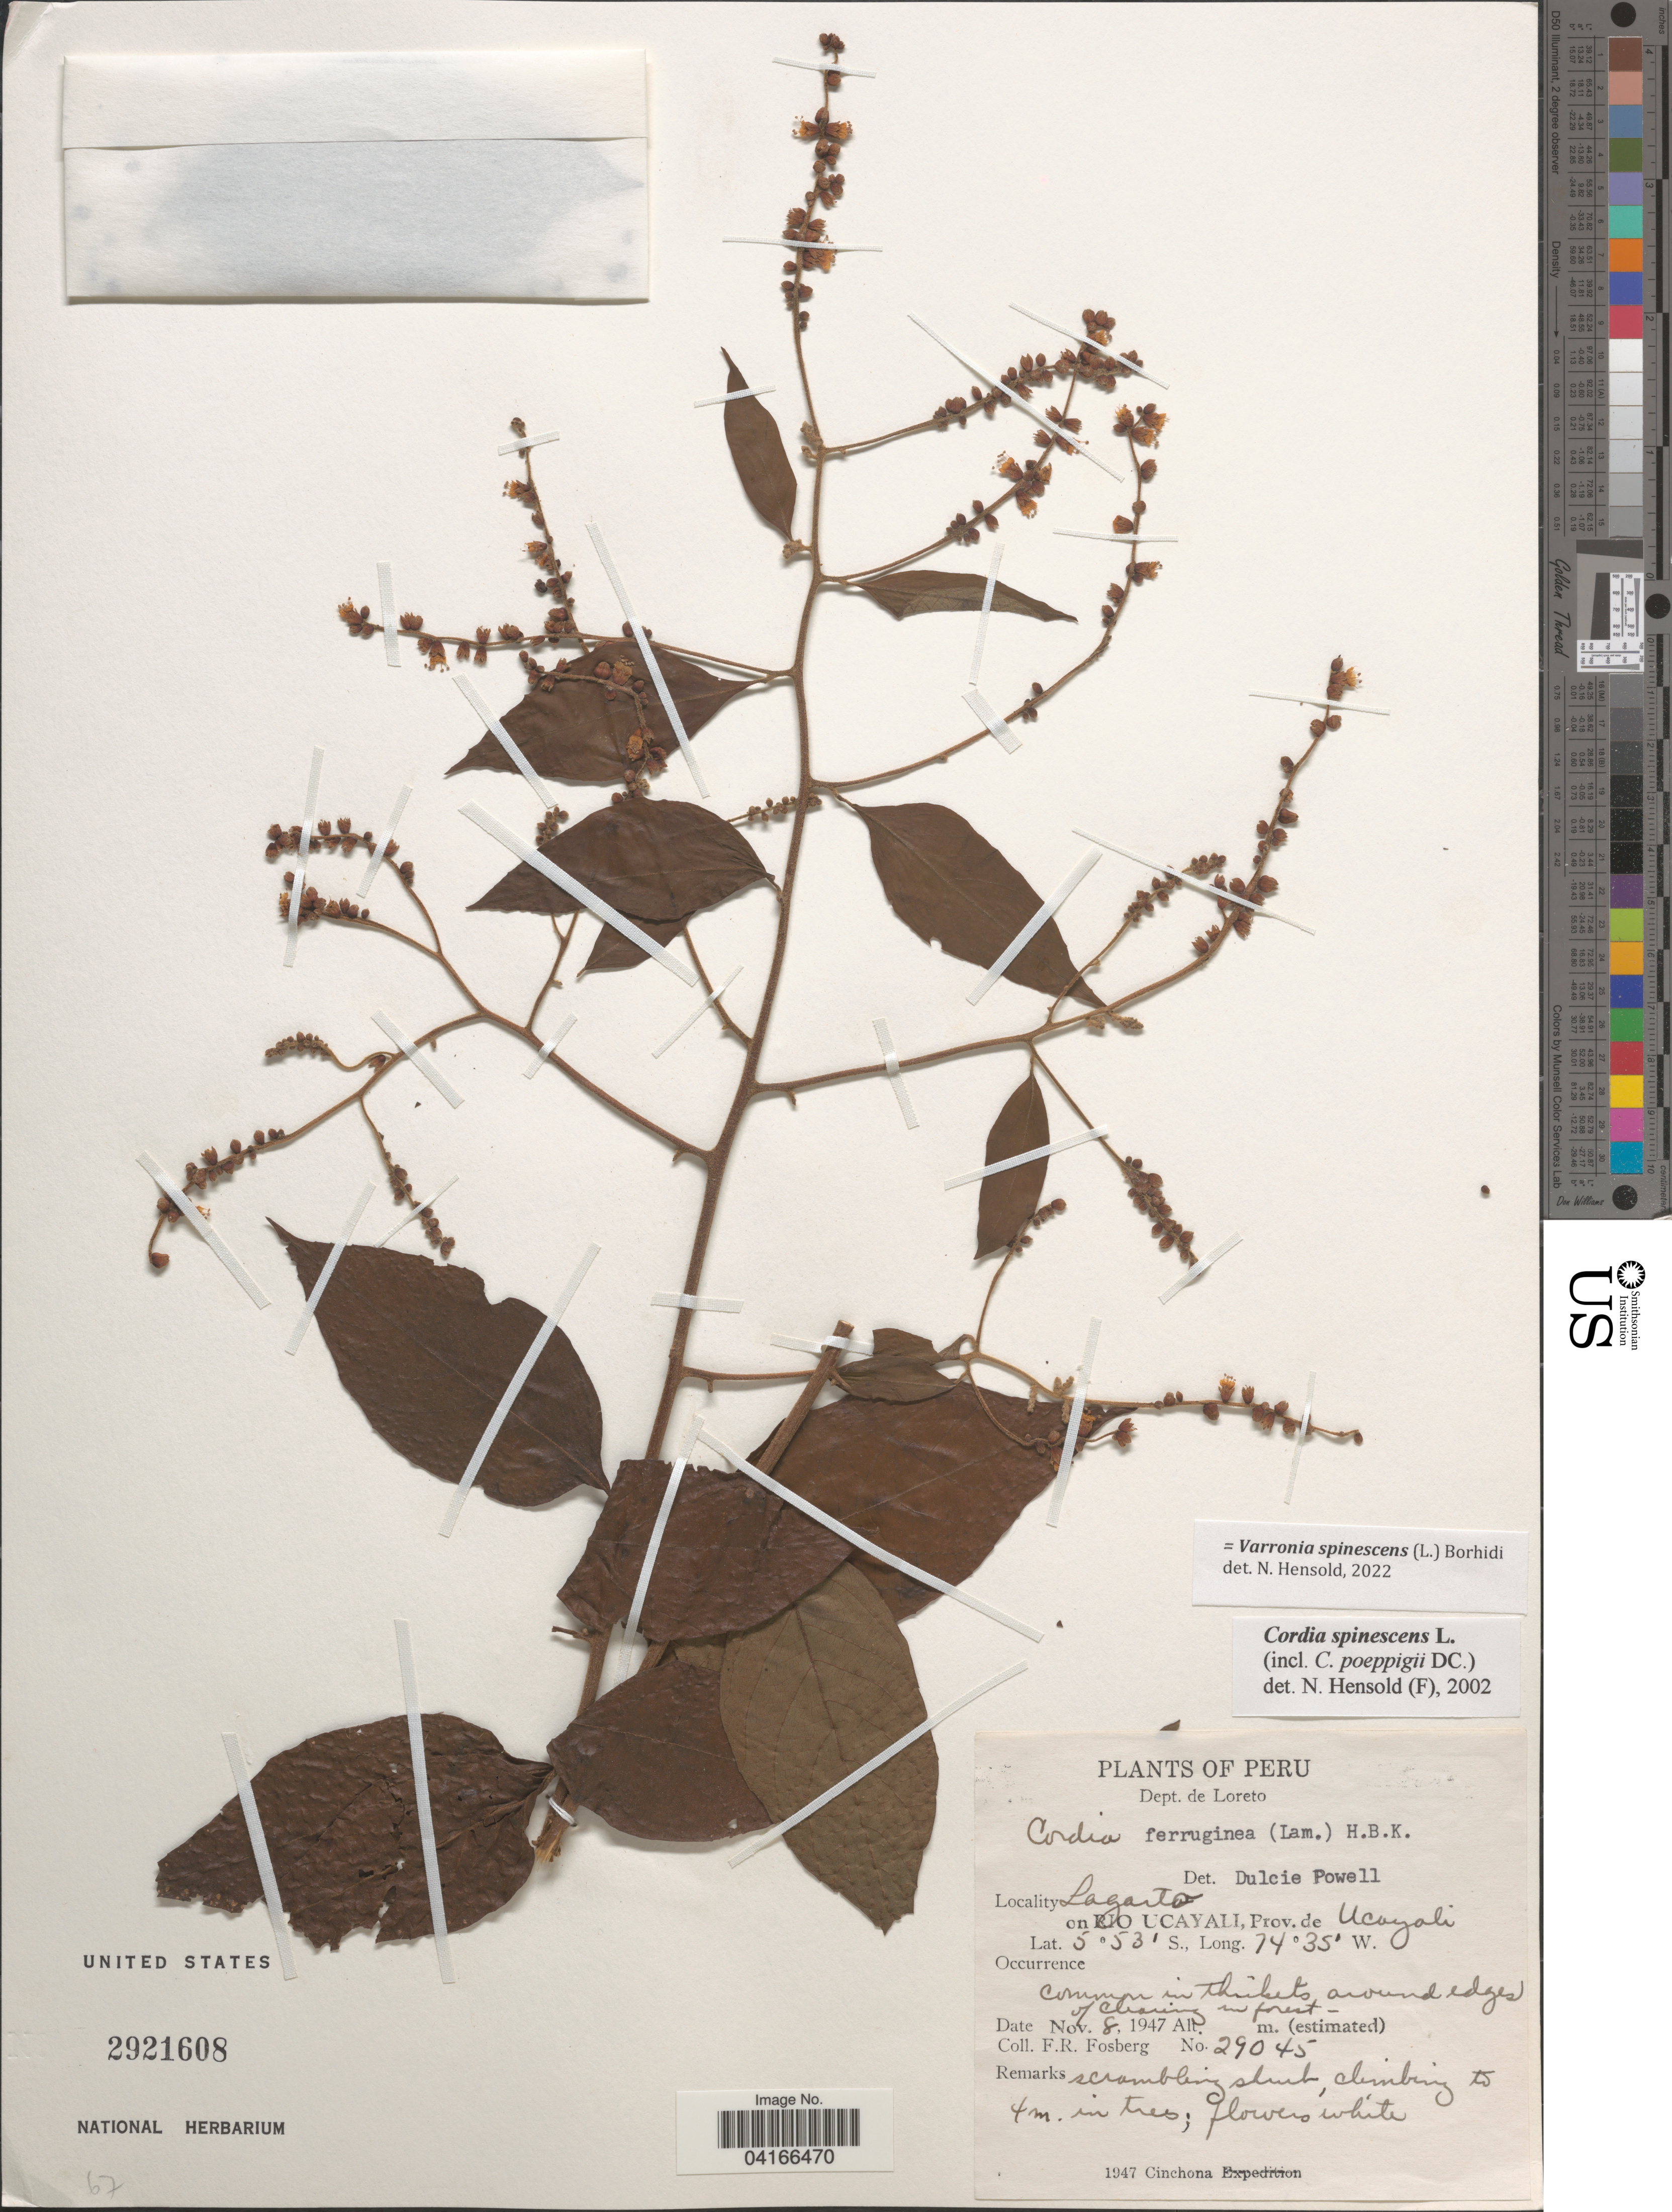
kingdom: Plantae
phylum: Tracheophyta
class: Magnoliopsida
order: Boraginales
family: Cordiaceae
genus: Varronia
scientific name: Varronia spinescens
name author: (L.) Borhidi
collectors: F. R. Fosberg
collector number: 29045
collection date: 1947-11-08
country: Peru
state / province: Loreto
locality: Dept. de Loreto. Lagarto. On Rio Ucayali, Prov. de Ucayali. 1947 Cinchona Expedition.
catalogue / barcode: US 2921608